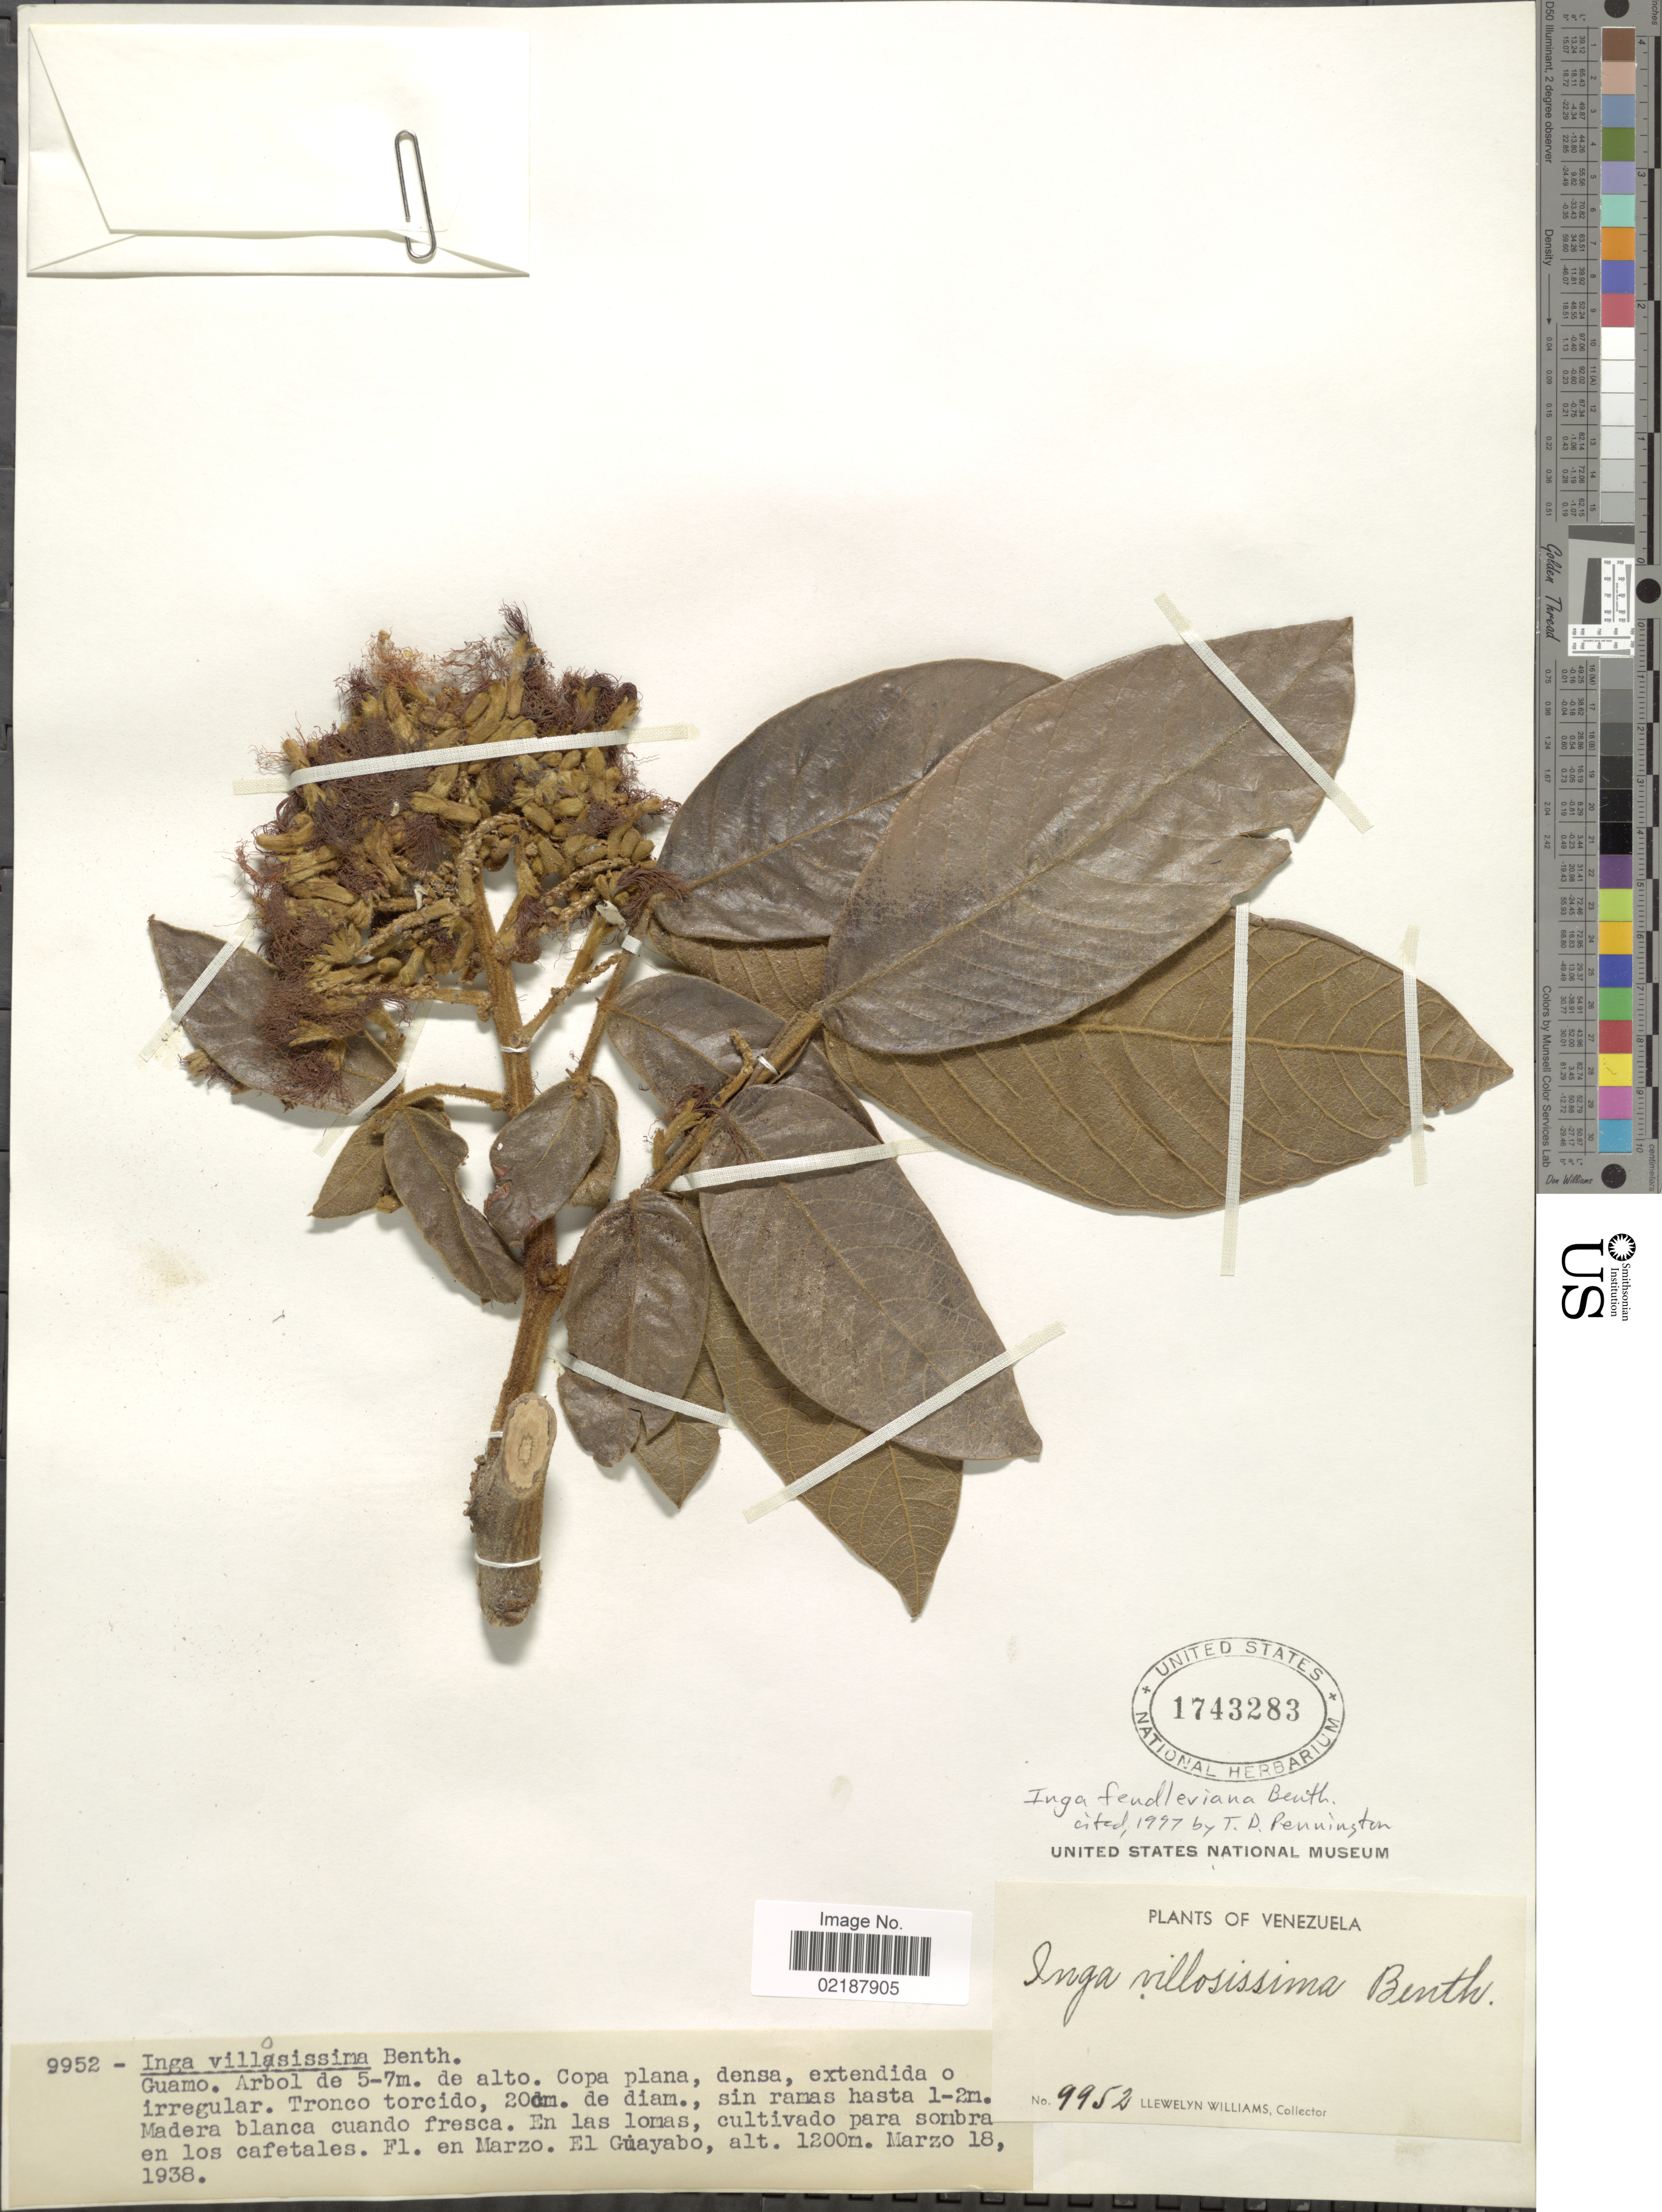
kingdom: Plantae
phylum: Tracheophyta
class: Magnoliopsida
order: Fabales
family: Fabaceae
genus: Inga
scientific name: Inga fendleriana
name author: Benth.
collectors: Ll. Williams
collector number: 9952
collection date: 1938-03-19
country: Venezuela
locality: Madera blanca cuando fresca, en las lomas, cultivado para sombra en los cafetales. Fl. en Marzo. EL Guayabo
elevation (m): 1200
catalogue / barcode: US 1743283